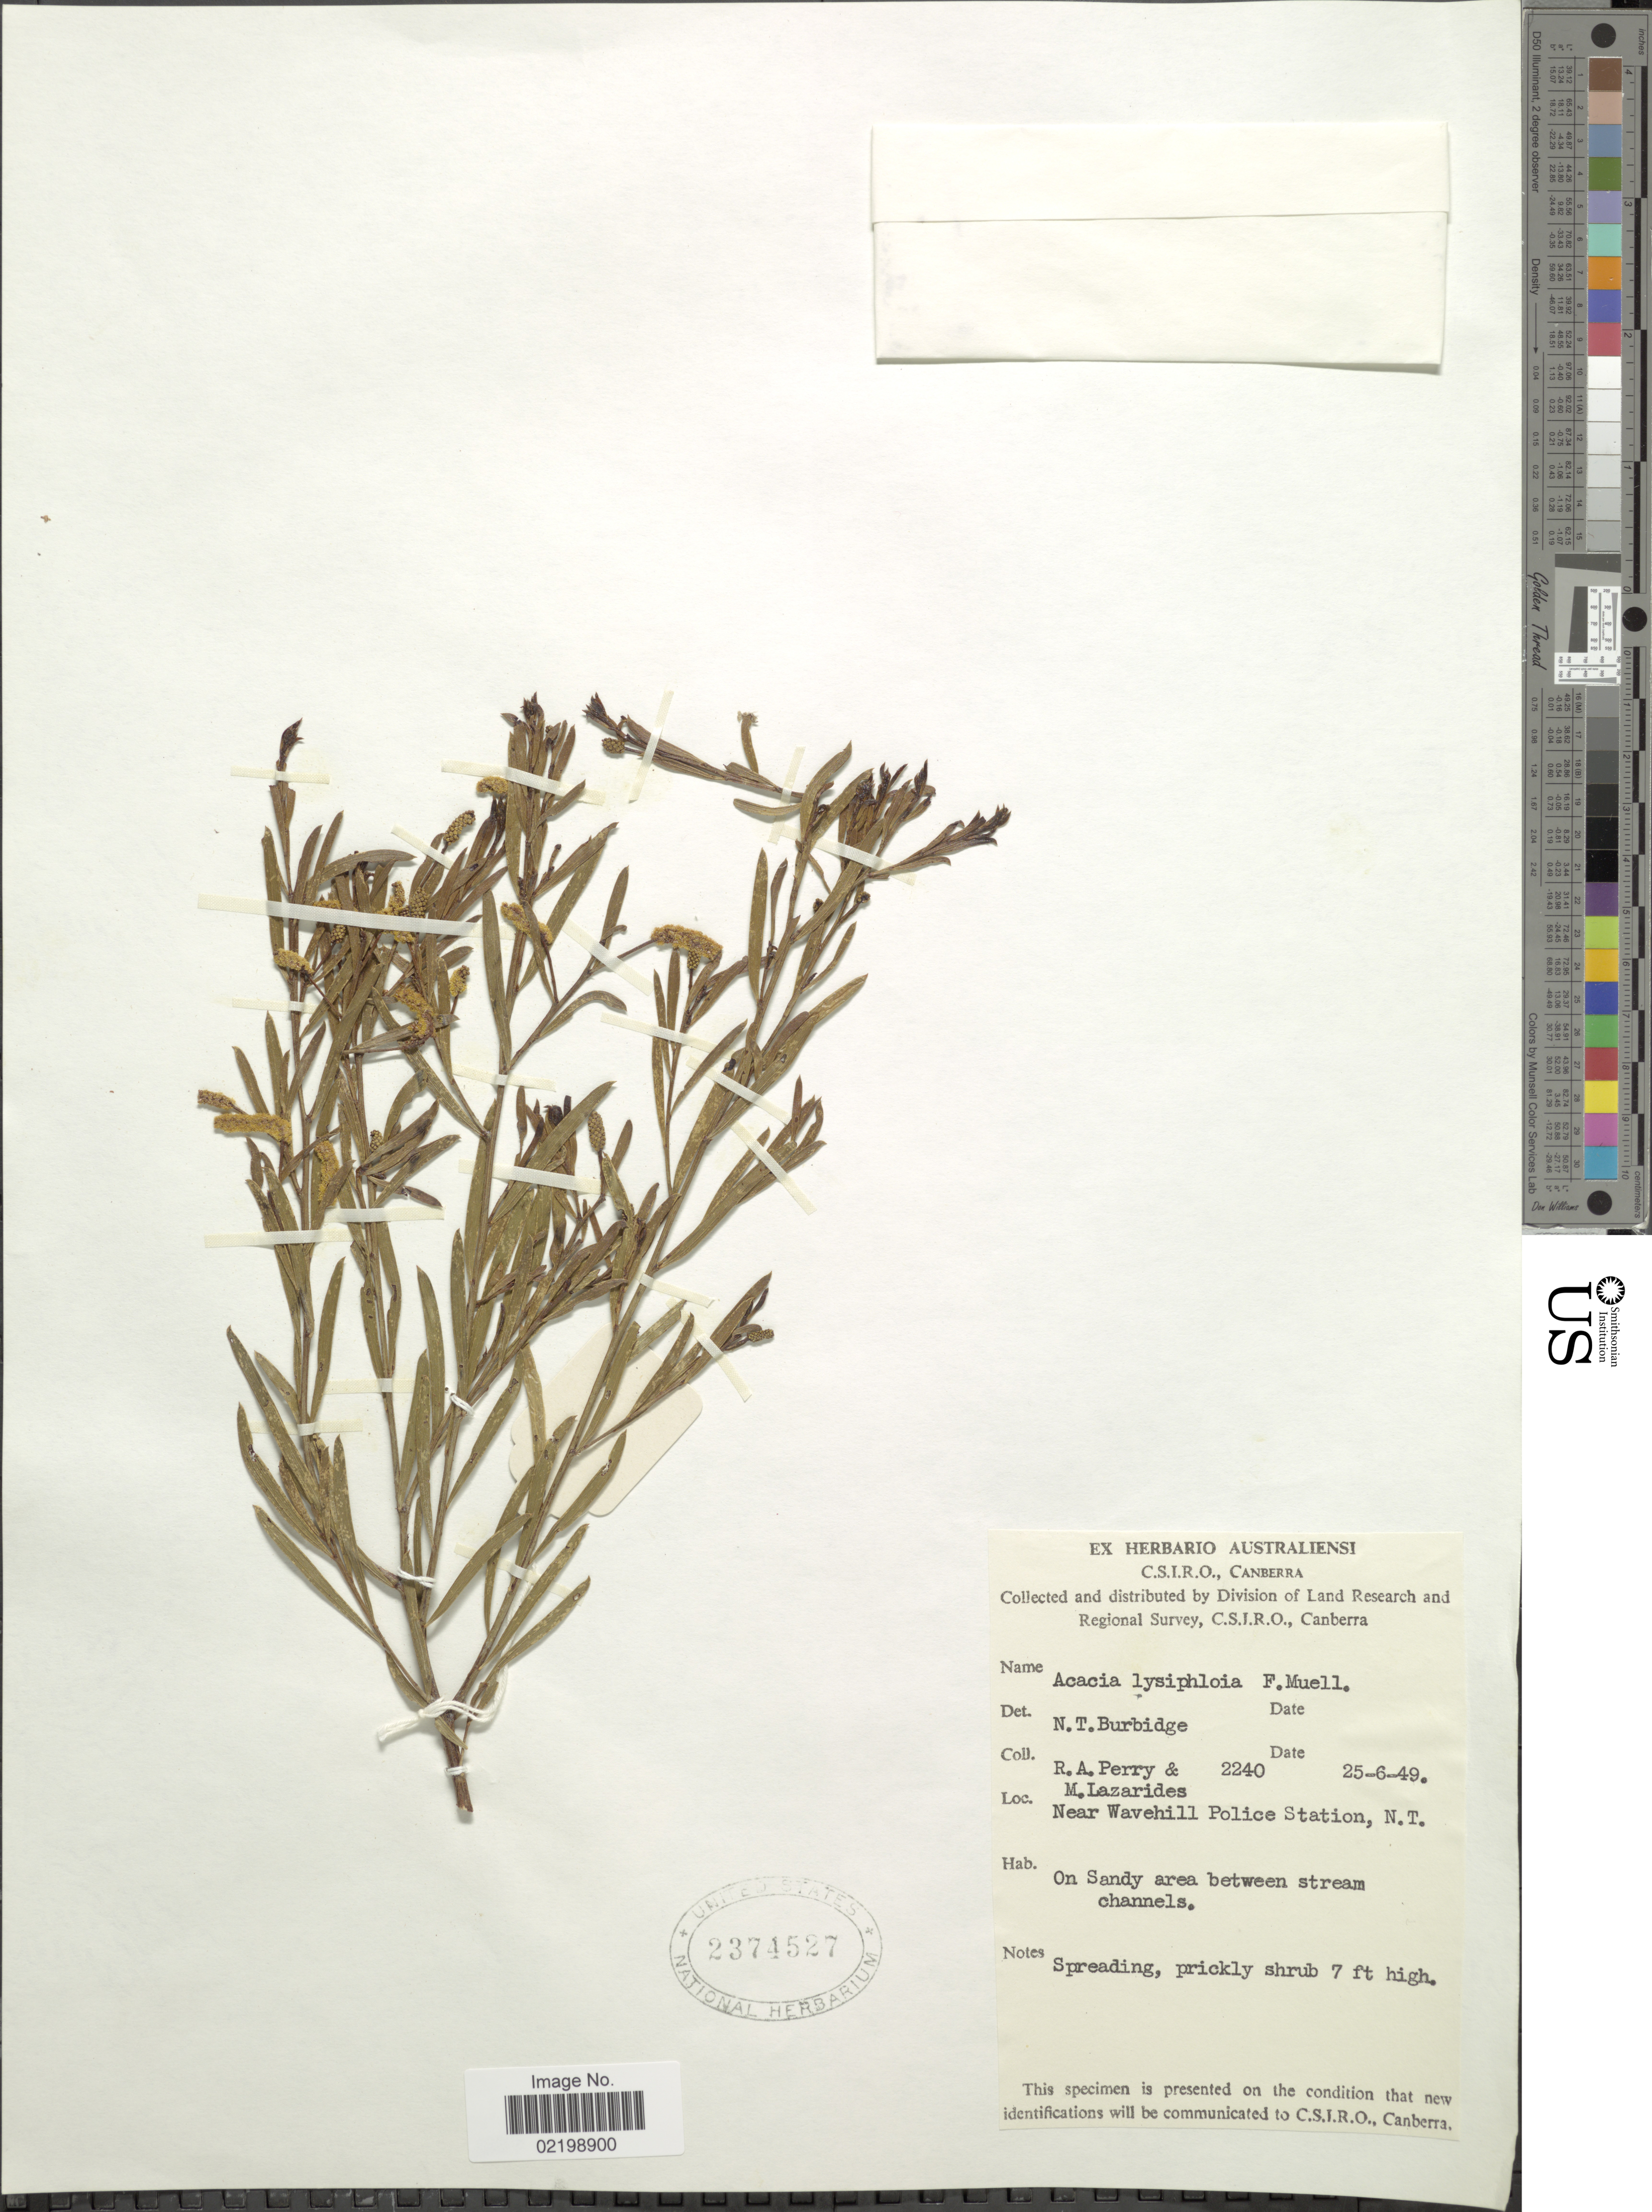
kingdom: Plantae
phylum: Tracheophyta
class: Magnoliopsida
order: Fabales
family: Fabaceae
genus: Acacia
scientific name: Acacia lysiphloia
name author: F. Muell.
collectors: Perry, R. A. & M. Lazarides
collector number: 2240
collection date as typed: Transcribed d/m/y: 25/6/49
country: Australia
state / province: Northern Territory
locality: Near Wavehill Police Station, N.T.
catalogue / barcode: US 2374527